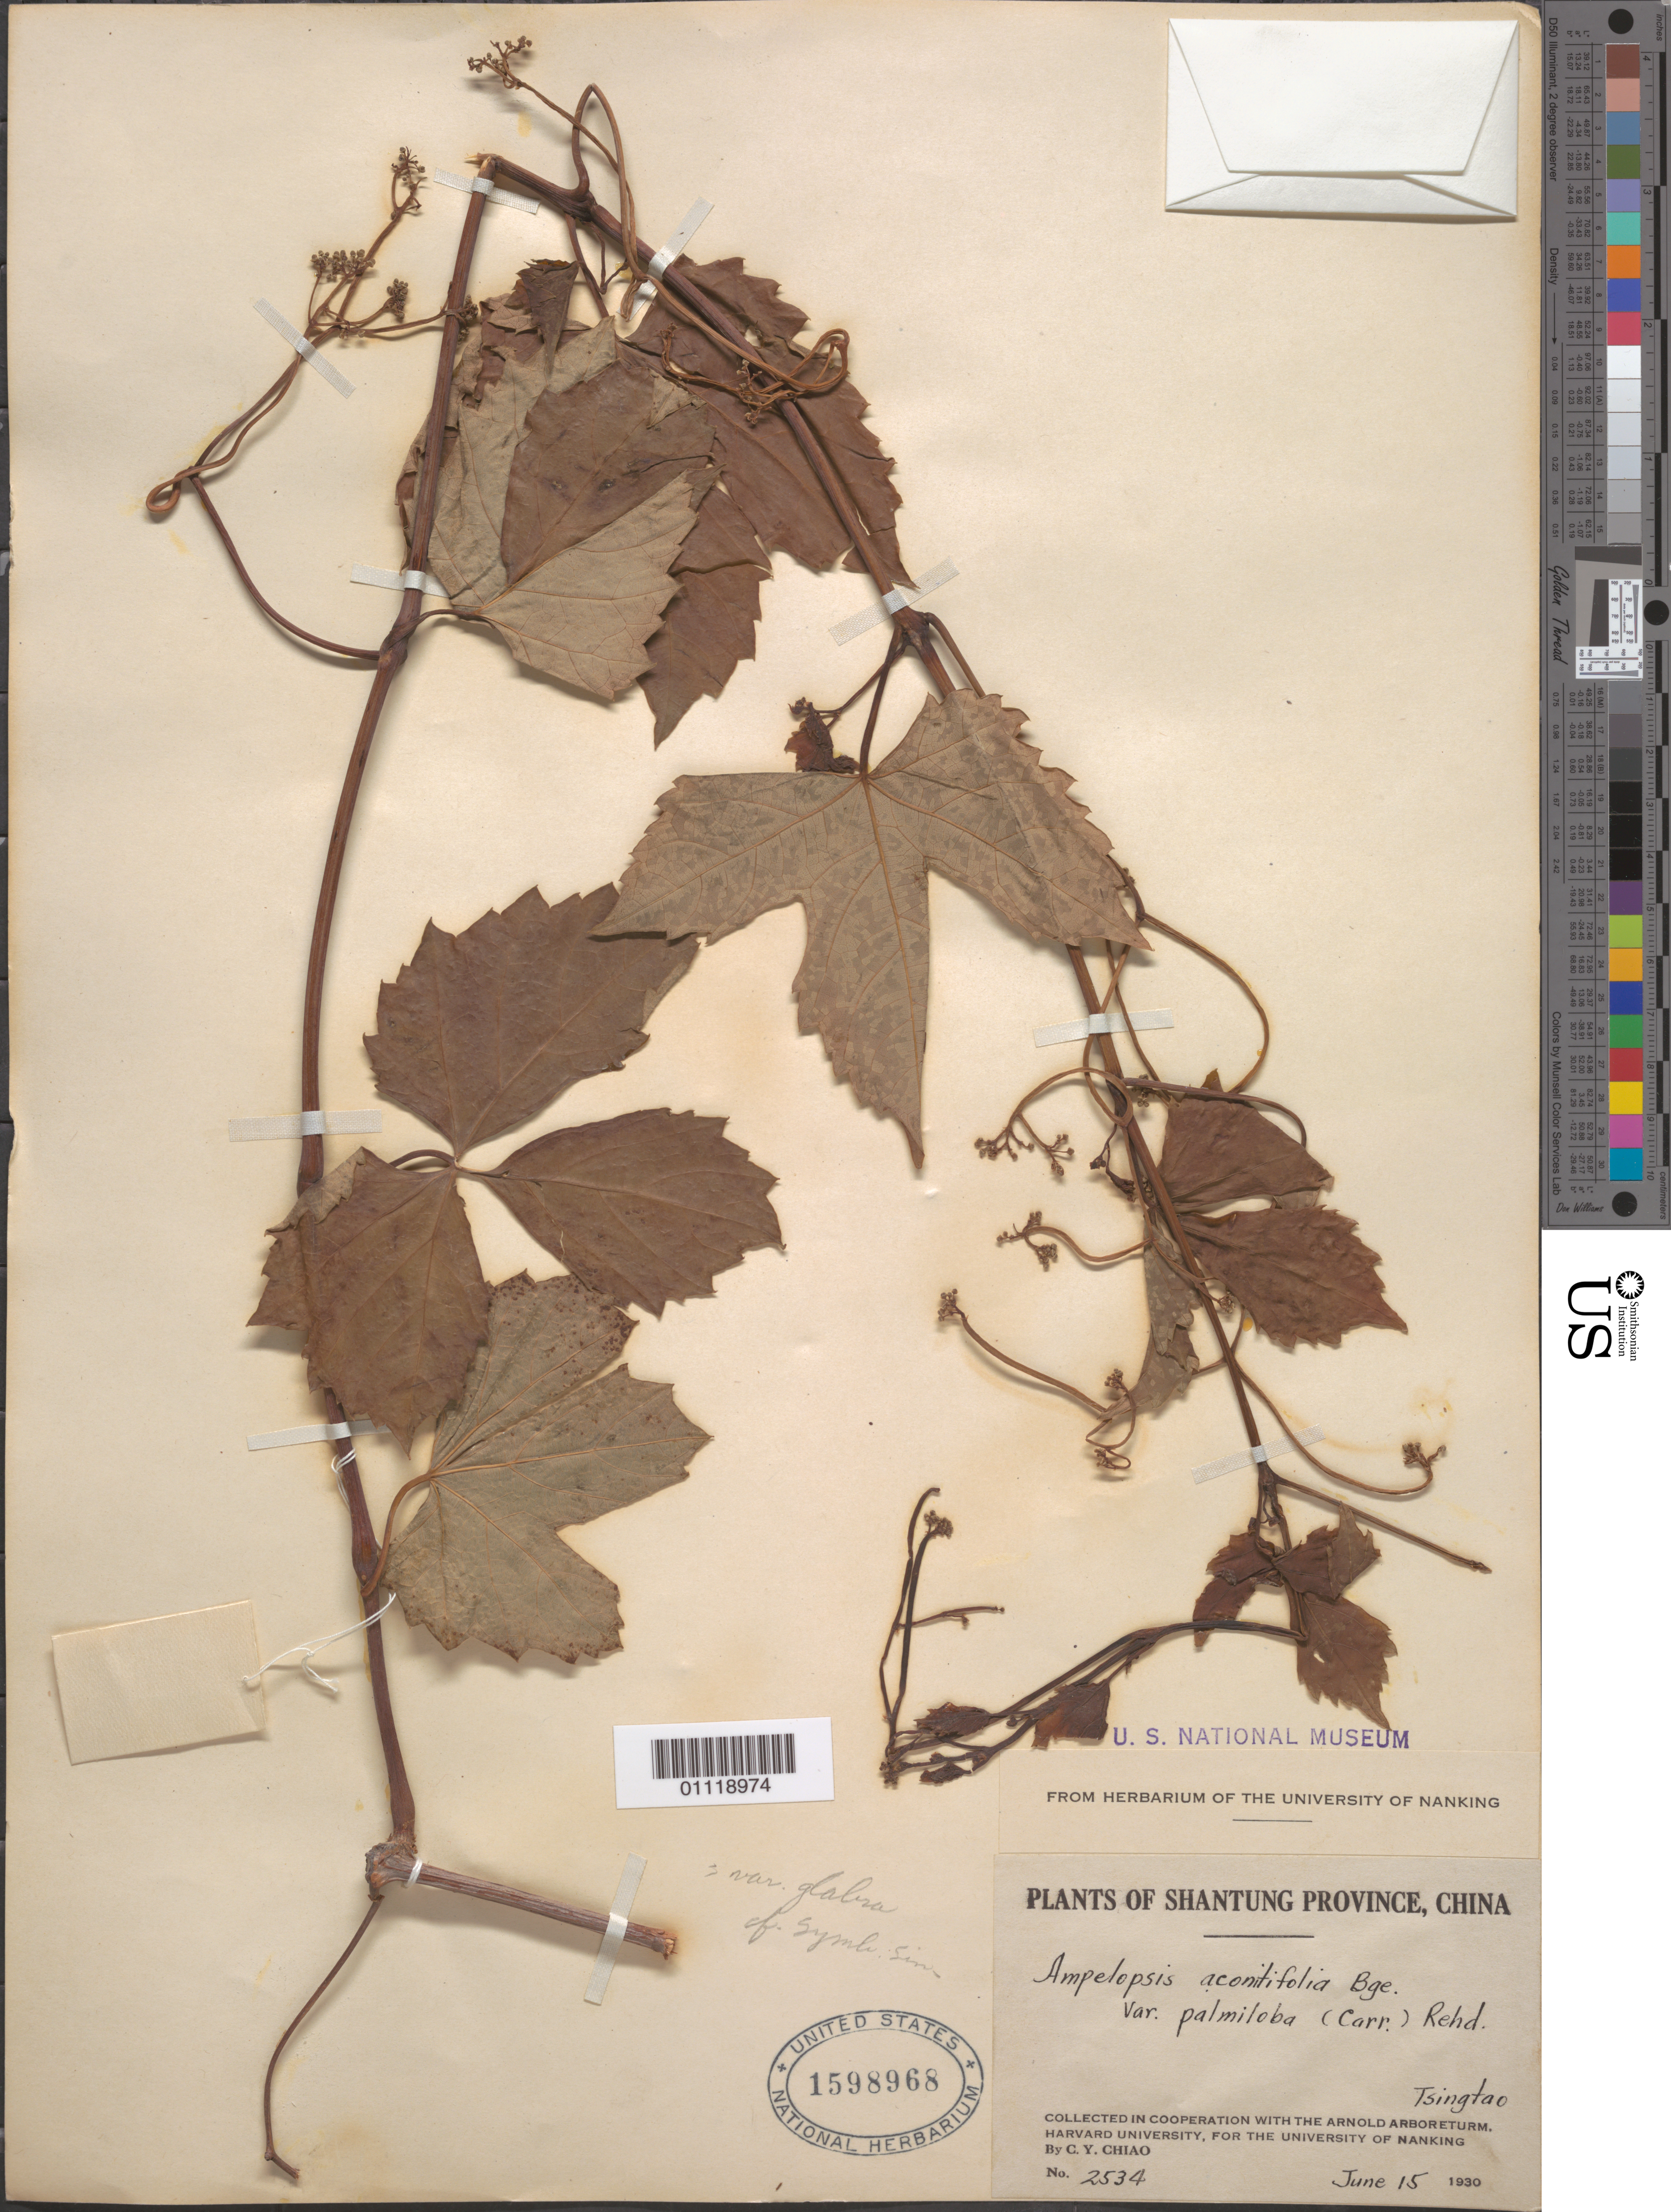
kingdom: Plantae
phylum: Tracheophyta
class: Magnoliopsida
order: Vitales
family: Vitaceae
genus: Ampelopsis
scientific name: Ampelopsis aconitifolia var. palmiloba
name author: (Carrière) Rehder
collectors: C. Y. Chiao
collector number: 2534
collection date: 1930-06-15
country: China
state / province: Shandong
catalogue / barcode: US 1598968